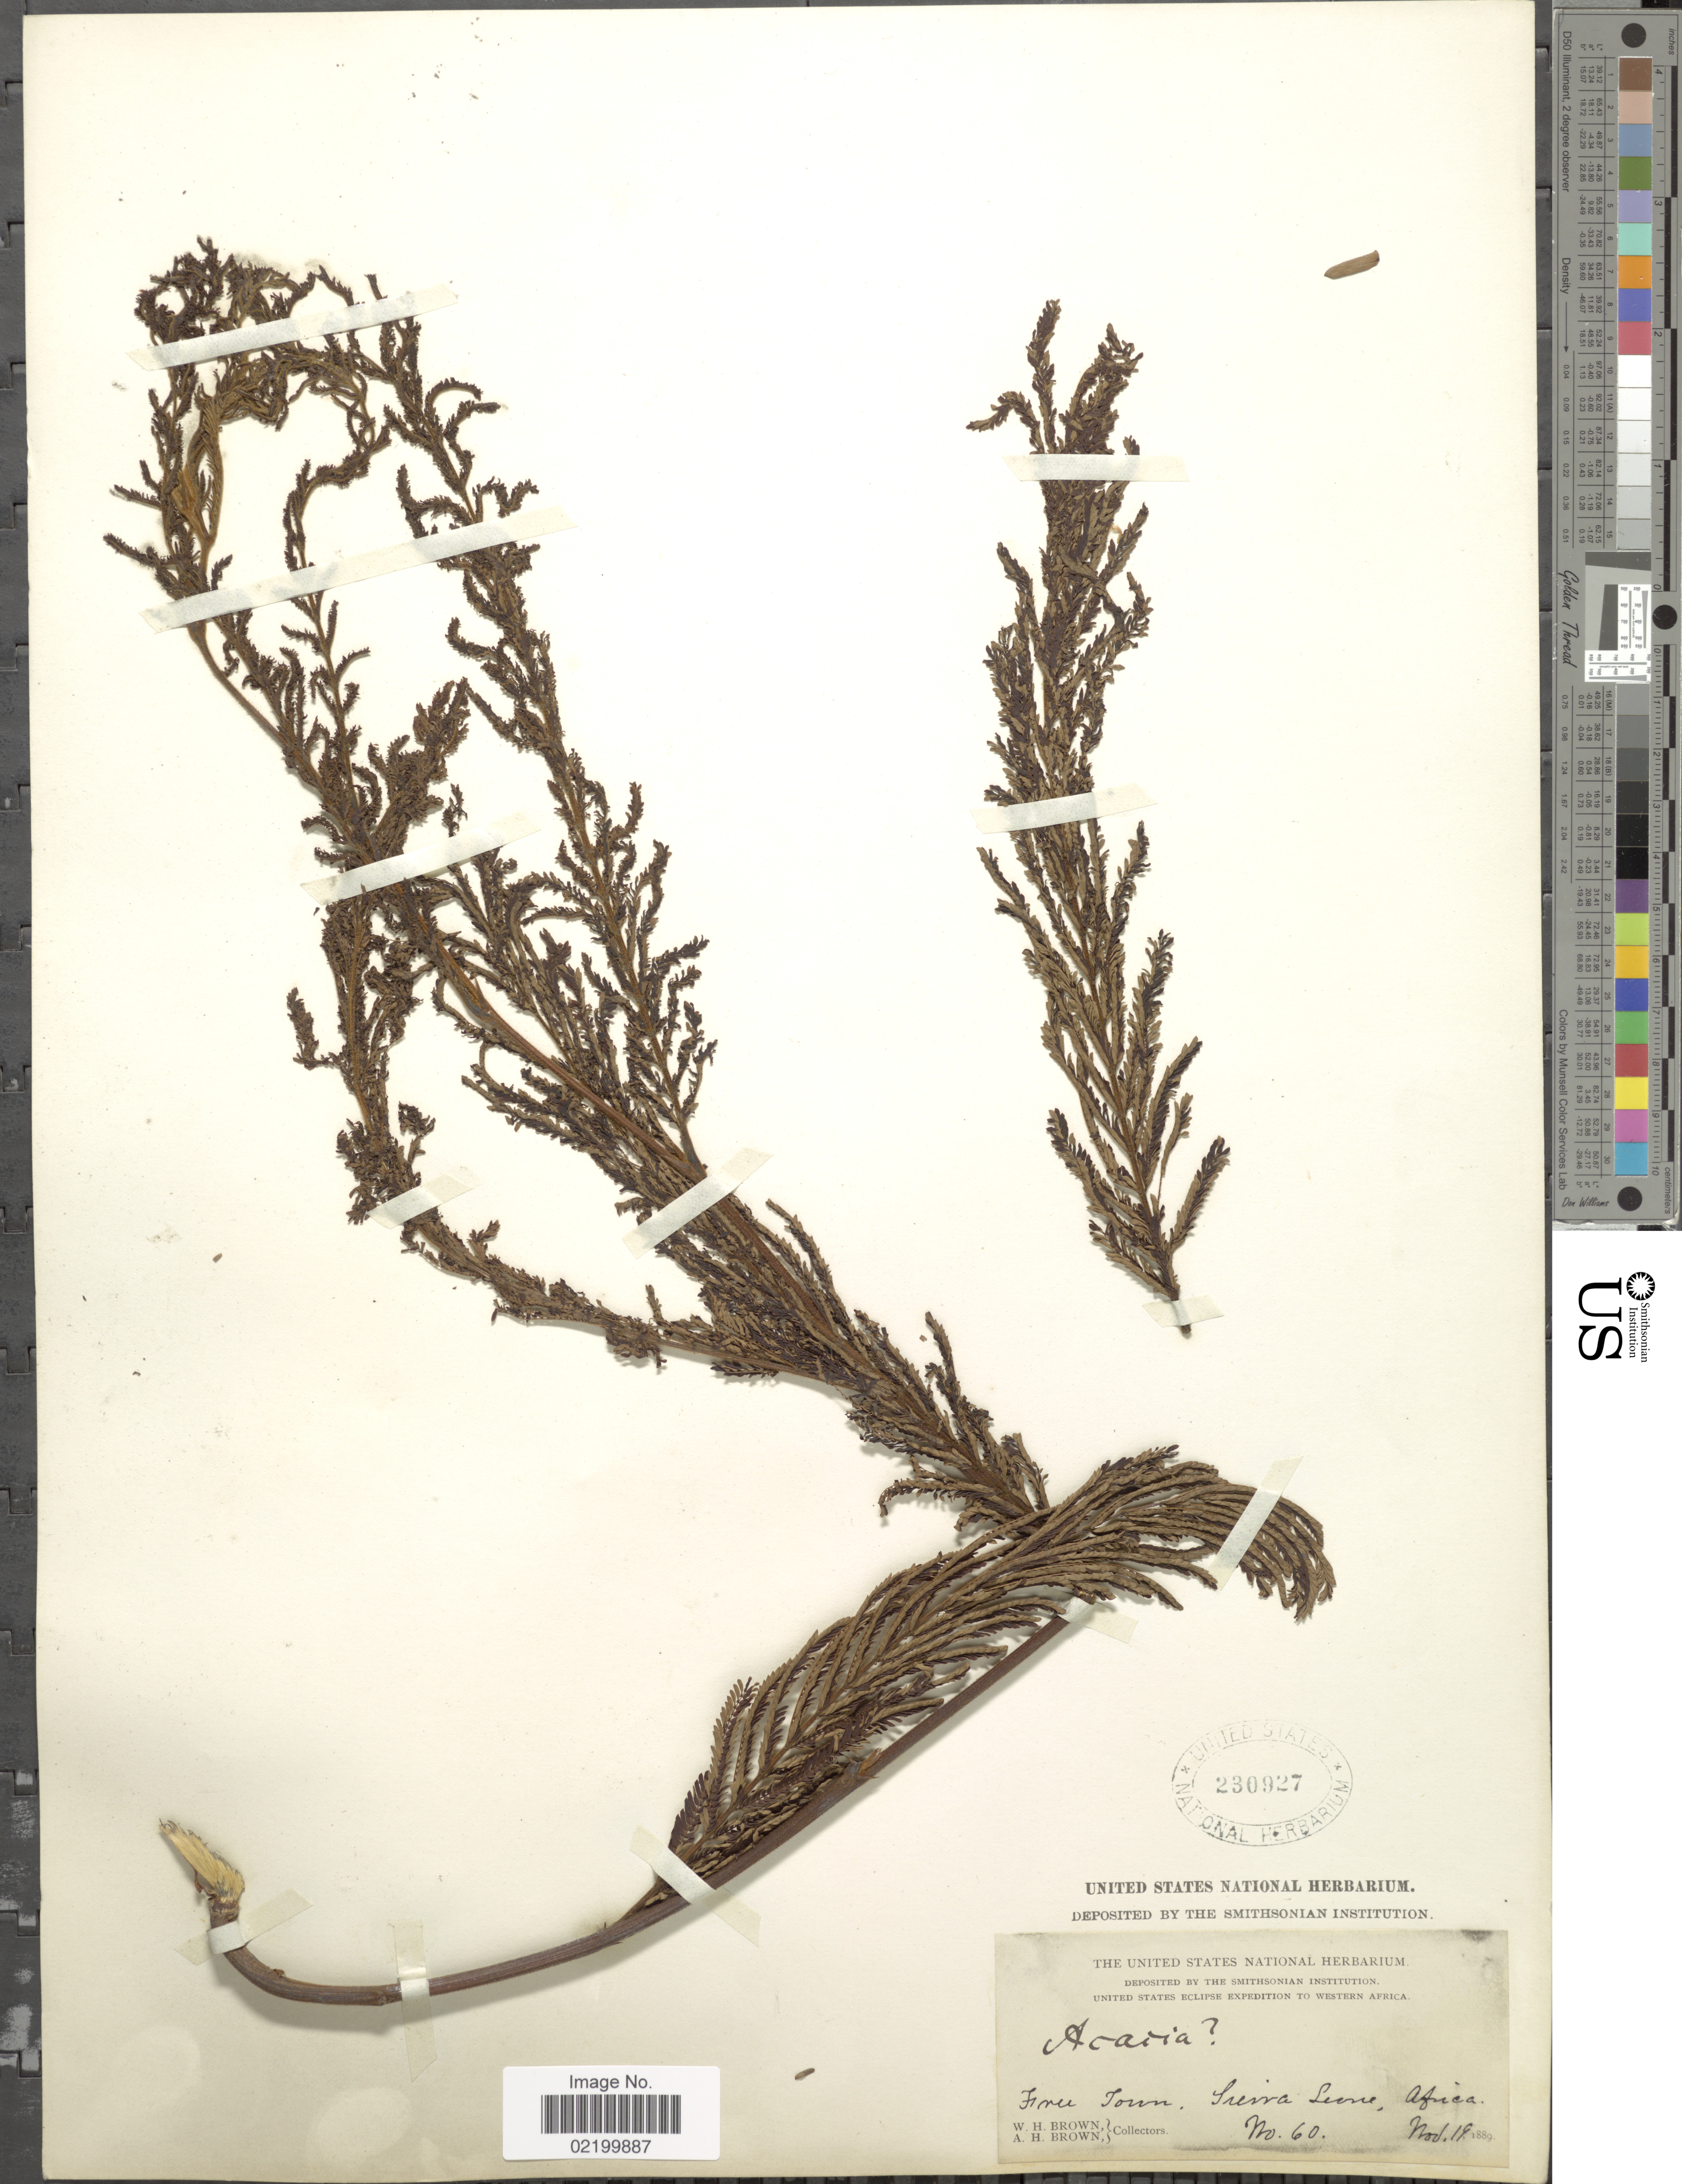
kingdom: Plantae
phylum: Tracheophyta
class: Magnoliopsida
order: Fabales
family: Fabaceae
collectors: W. H. Brown & A. H. Brown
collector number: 60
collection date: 1889-11-19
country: Sierra Leone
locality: Free Town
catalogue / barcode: US 230927